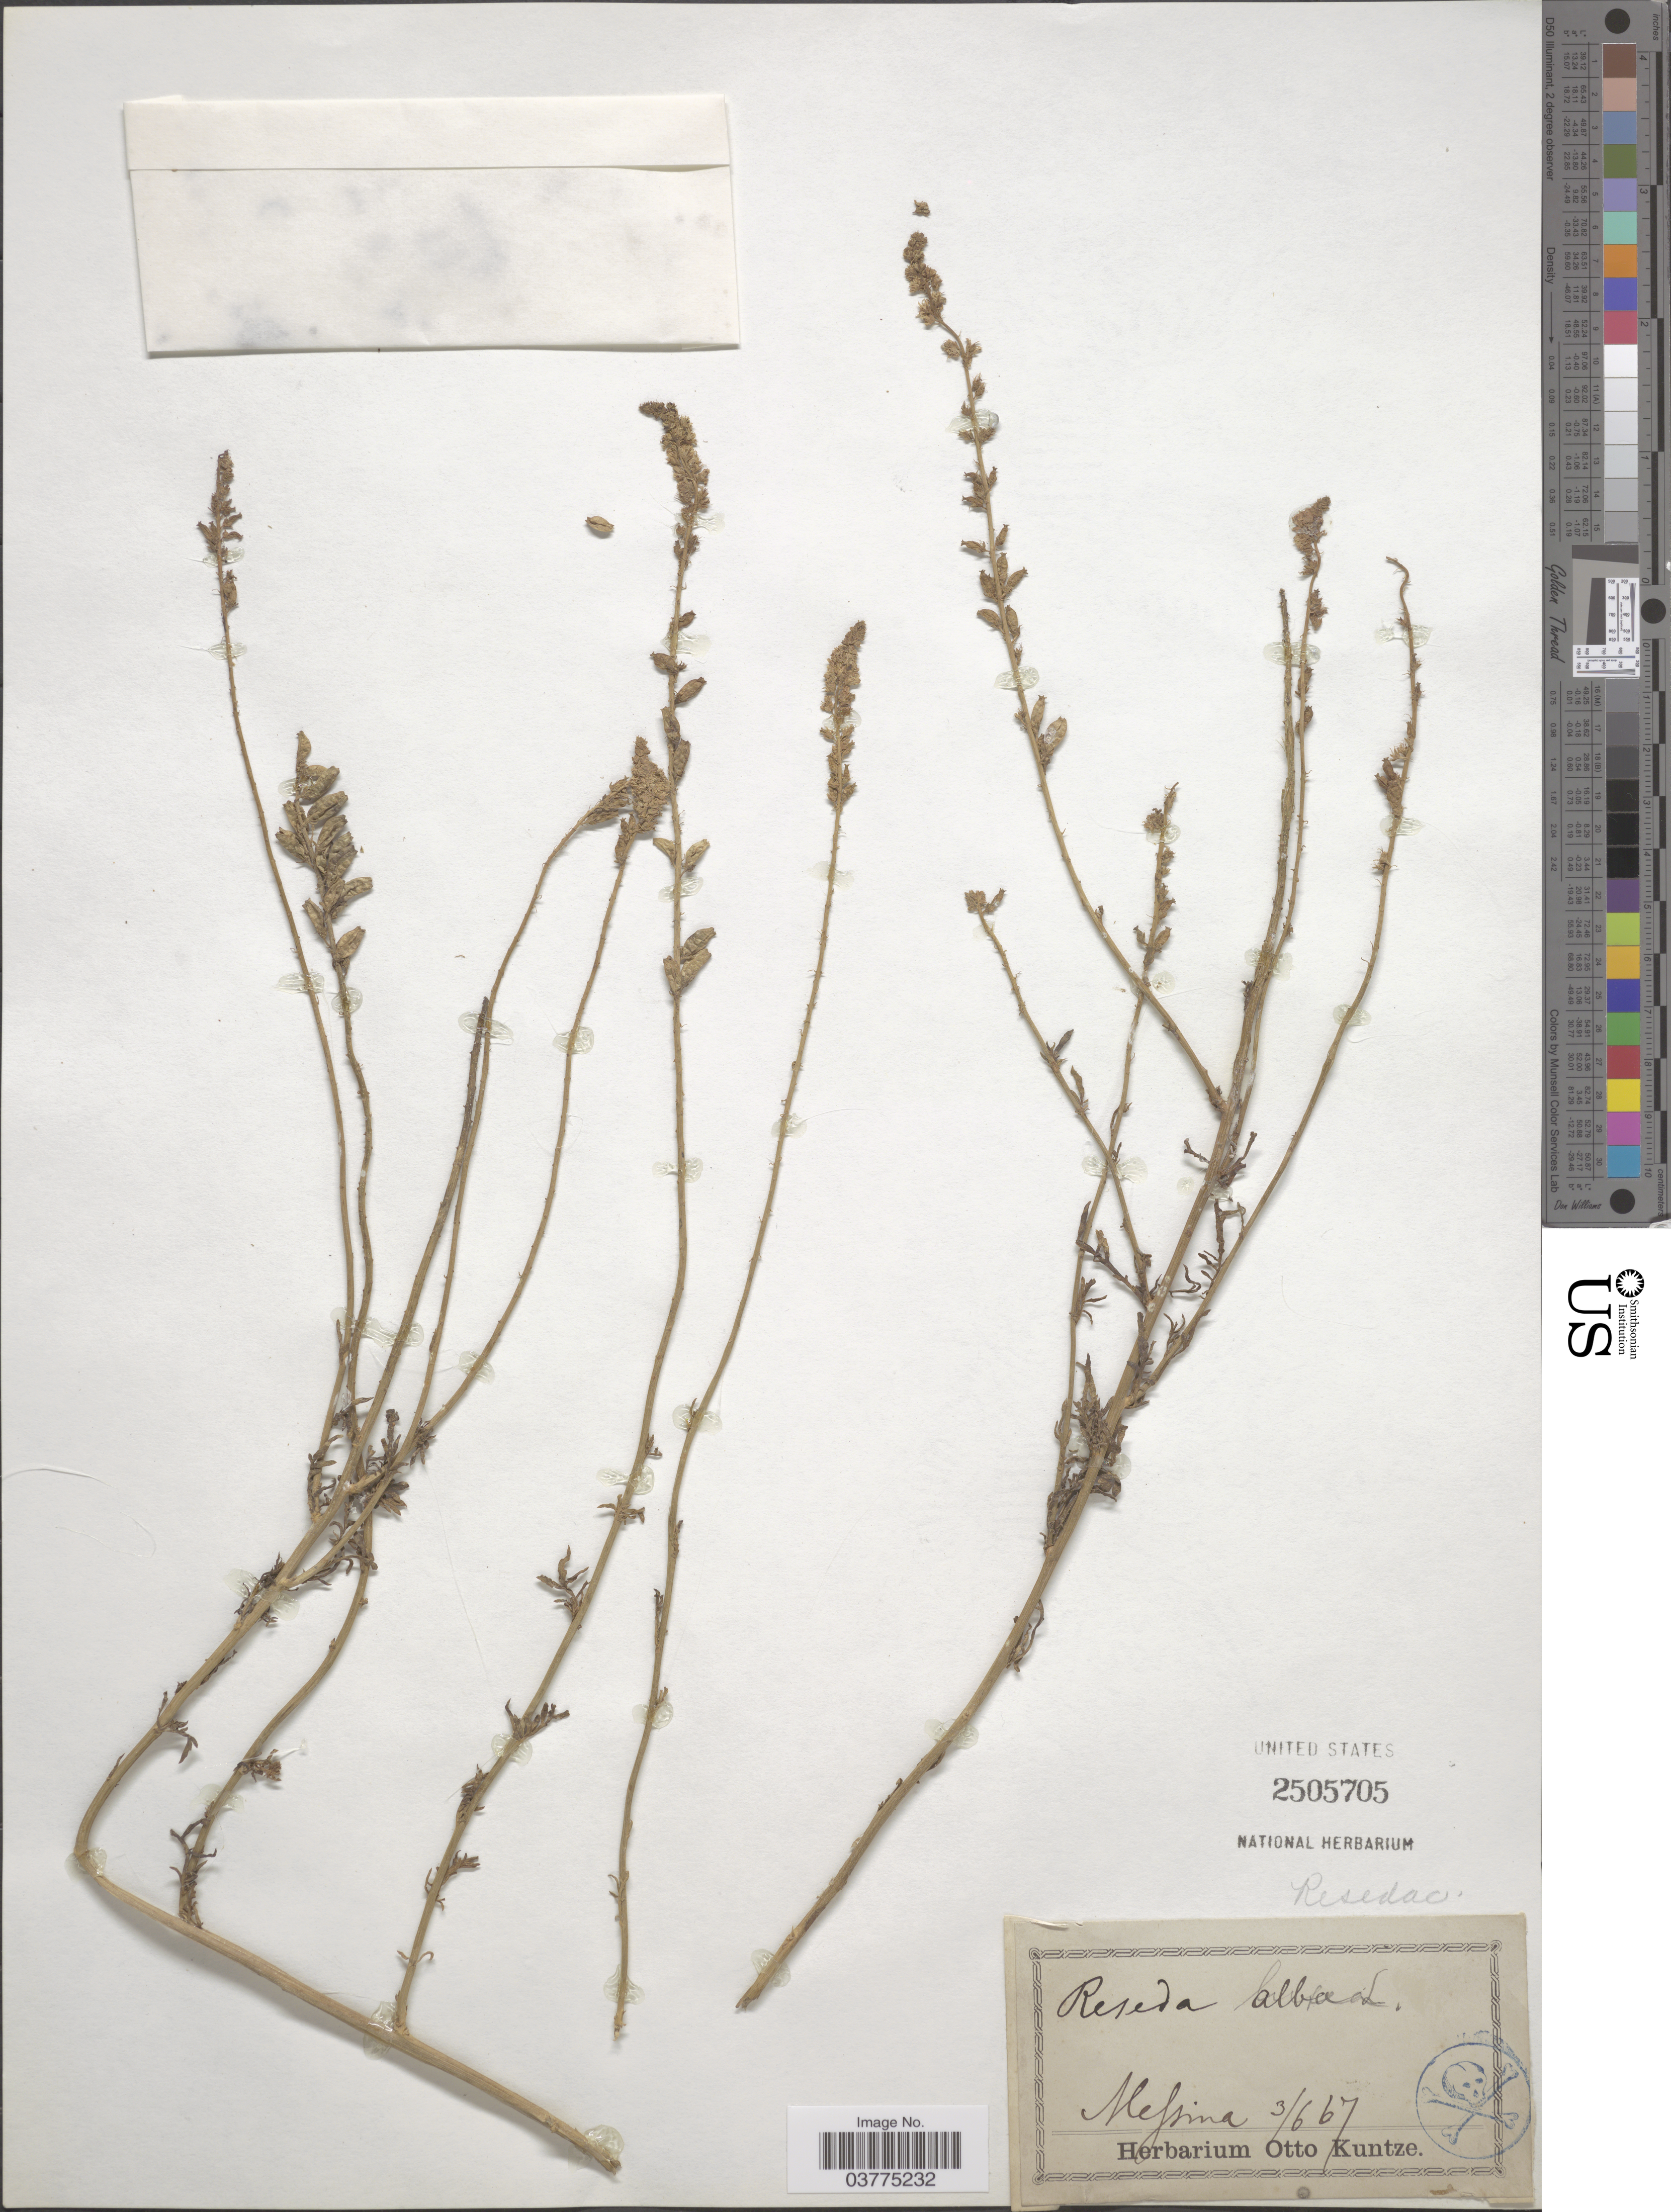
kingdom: Plantae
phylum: Tracheophyta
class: Magnoliopsida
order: Brassicales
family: Resedaceae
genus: Reseda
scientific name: Reseda alba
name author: L.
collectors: ex herb. Otto Kuntze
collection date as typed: Transcribed d/m/y: 3/6/67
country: Italy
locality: Messina.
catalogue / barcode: US 2505705